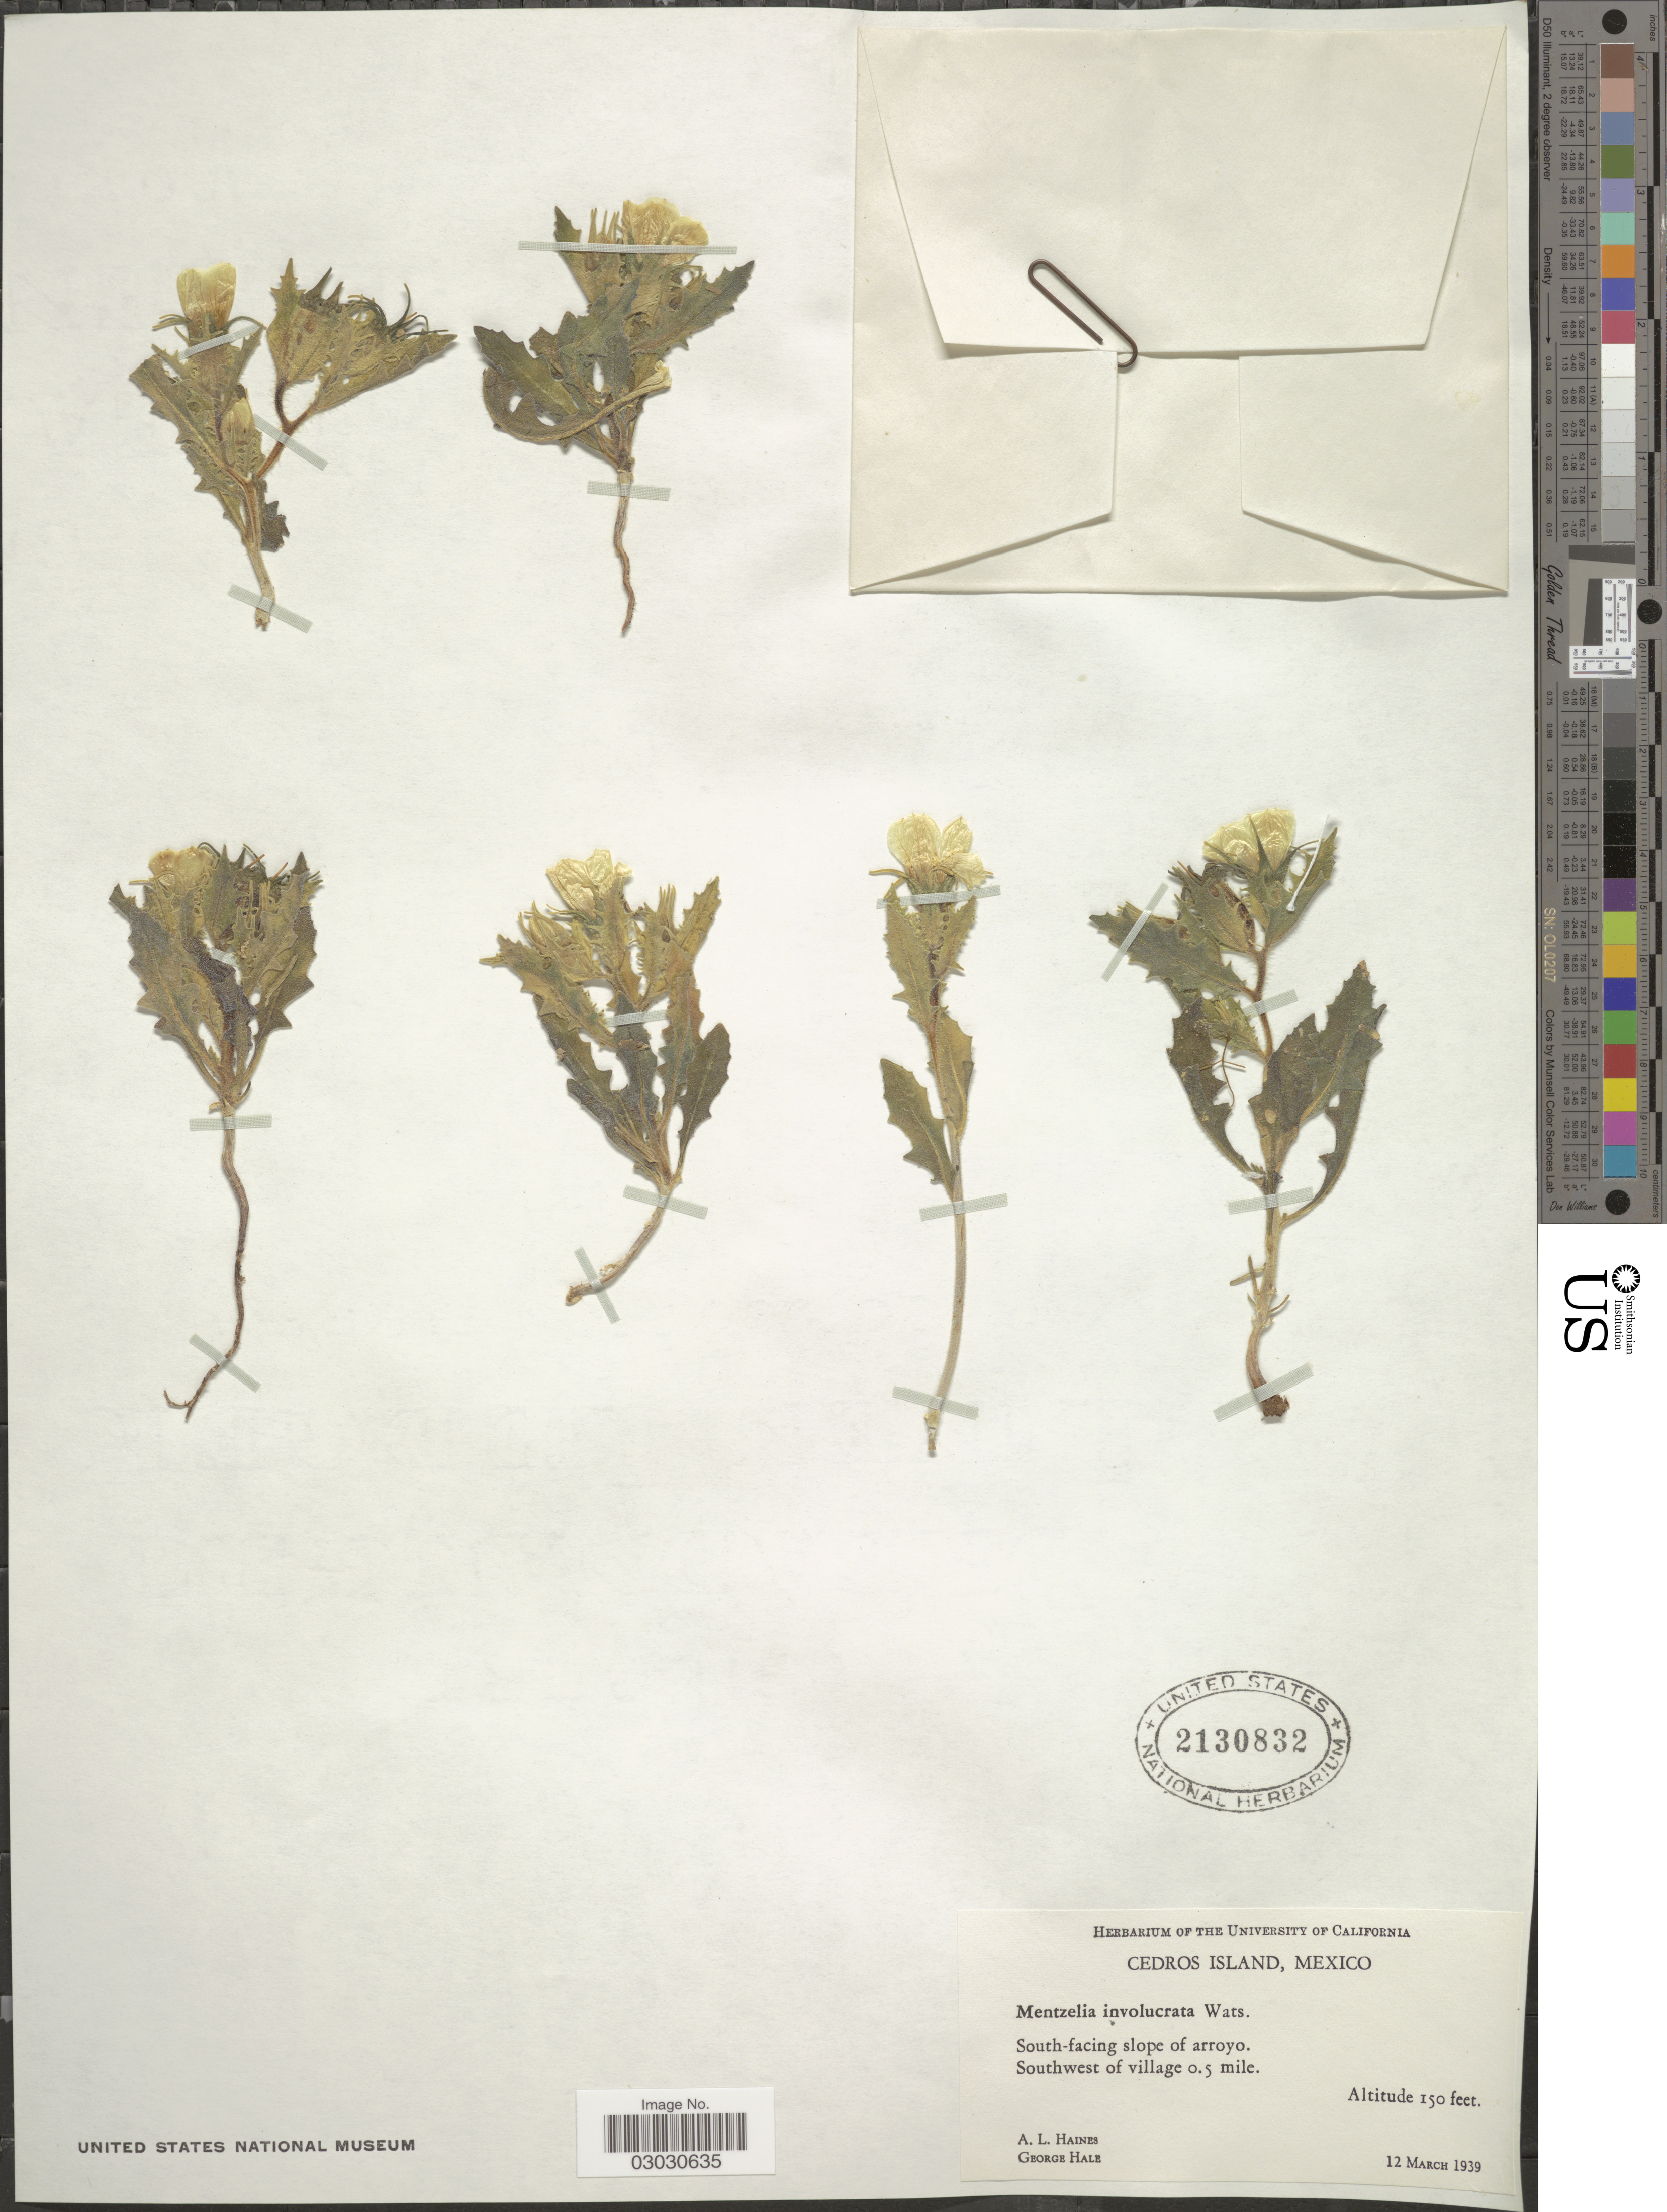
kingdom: Plantae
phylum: Tracheophyta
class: Magnoliopsida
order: Cornales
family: Loasaceae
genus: Mentzelia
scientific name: Mentzelia involucrata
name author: S. Watson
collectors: A. L. Haines & G. Hale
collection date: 1939-03-12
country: Mexico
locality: Cedros Island. South-facing slope of arroyo. Southwest of village 0.5 mile.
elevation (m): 46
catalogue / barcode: US 2130832